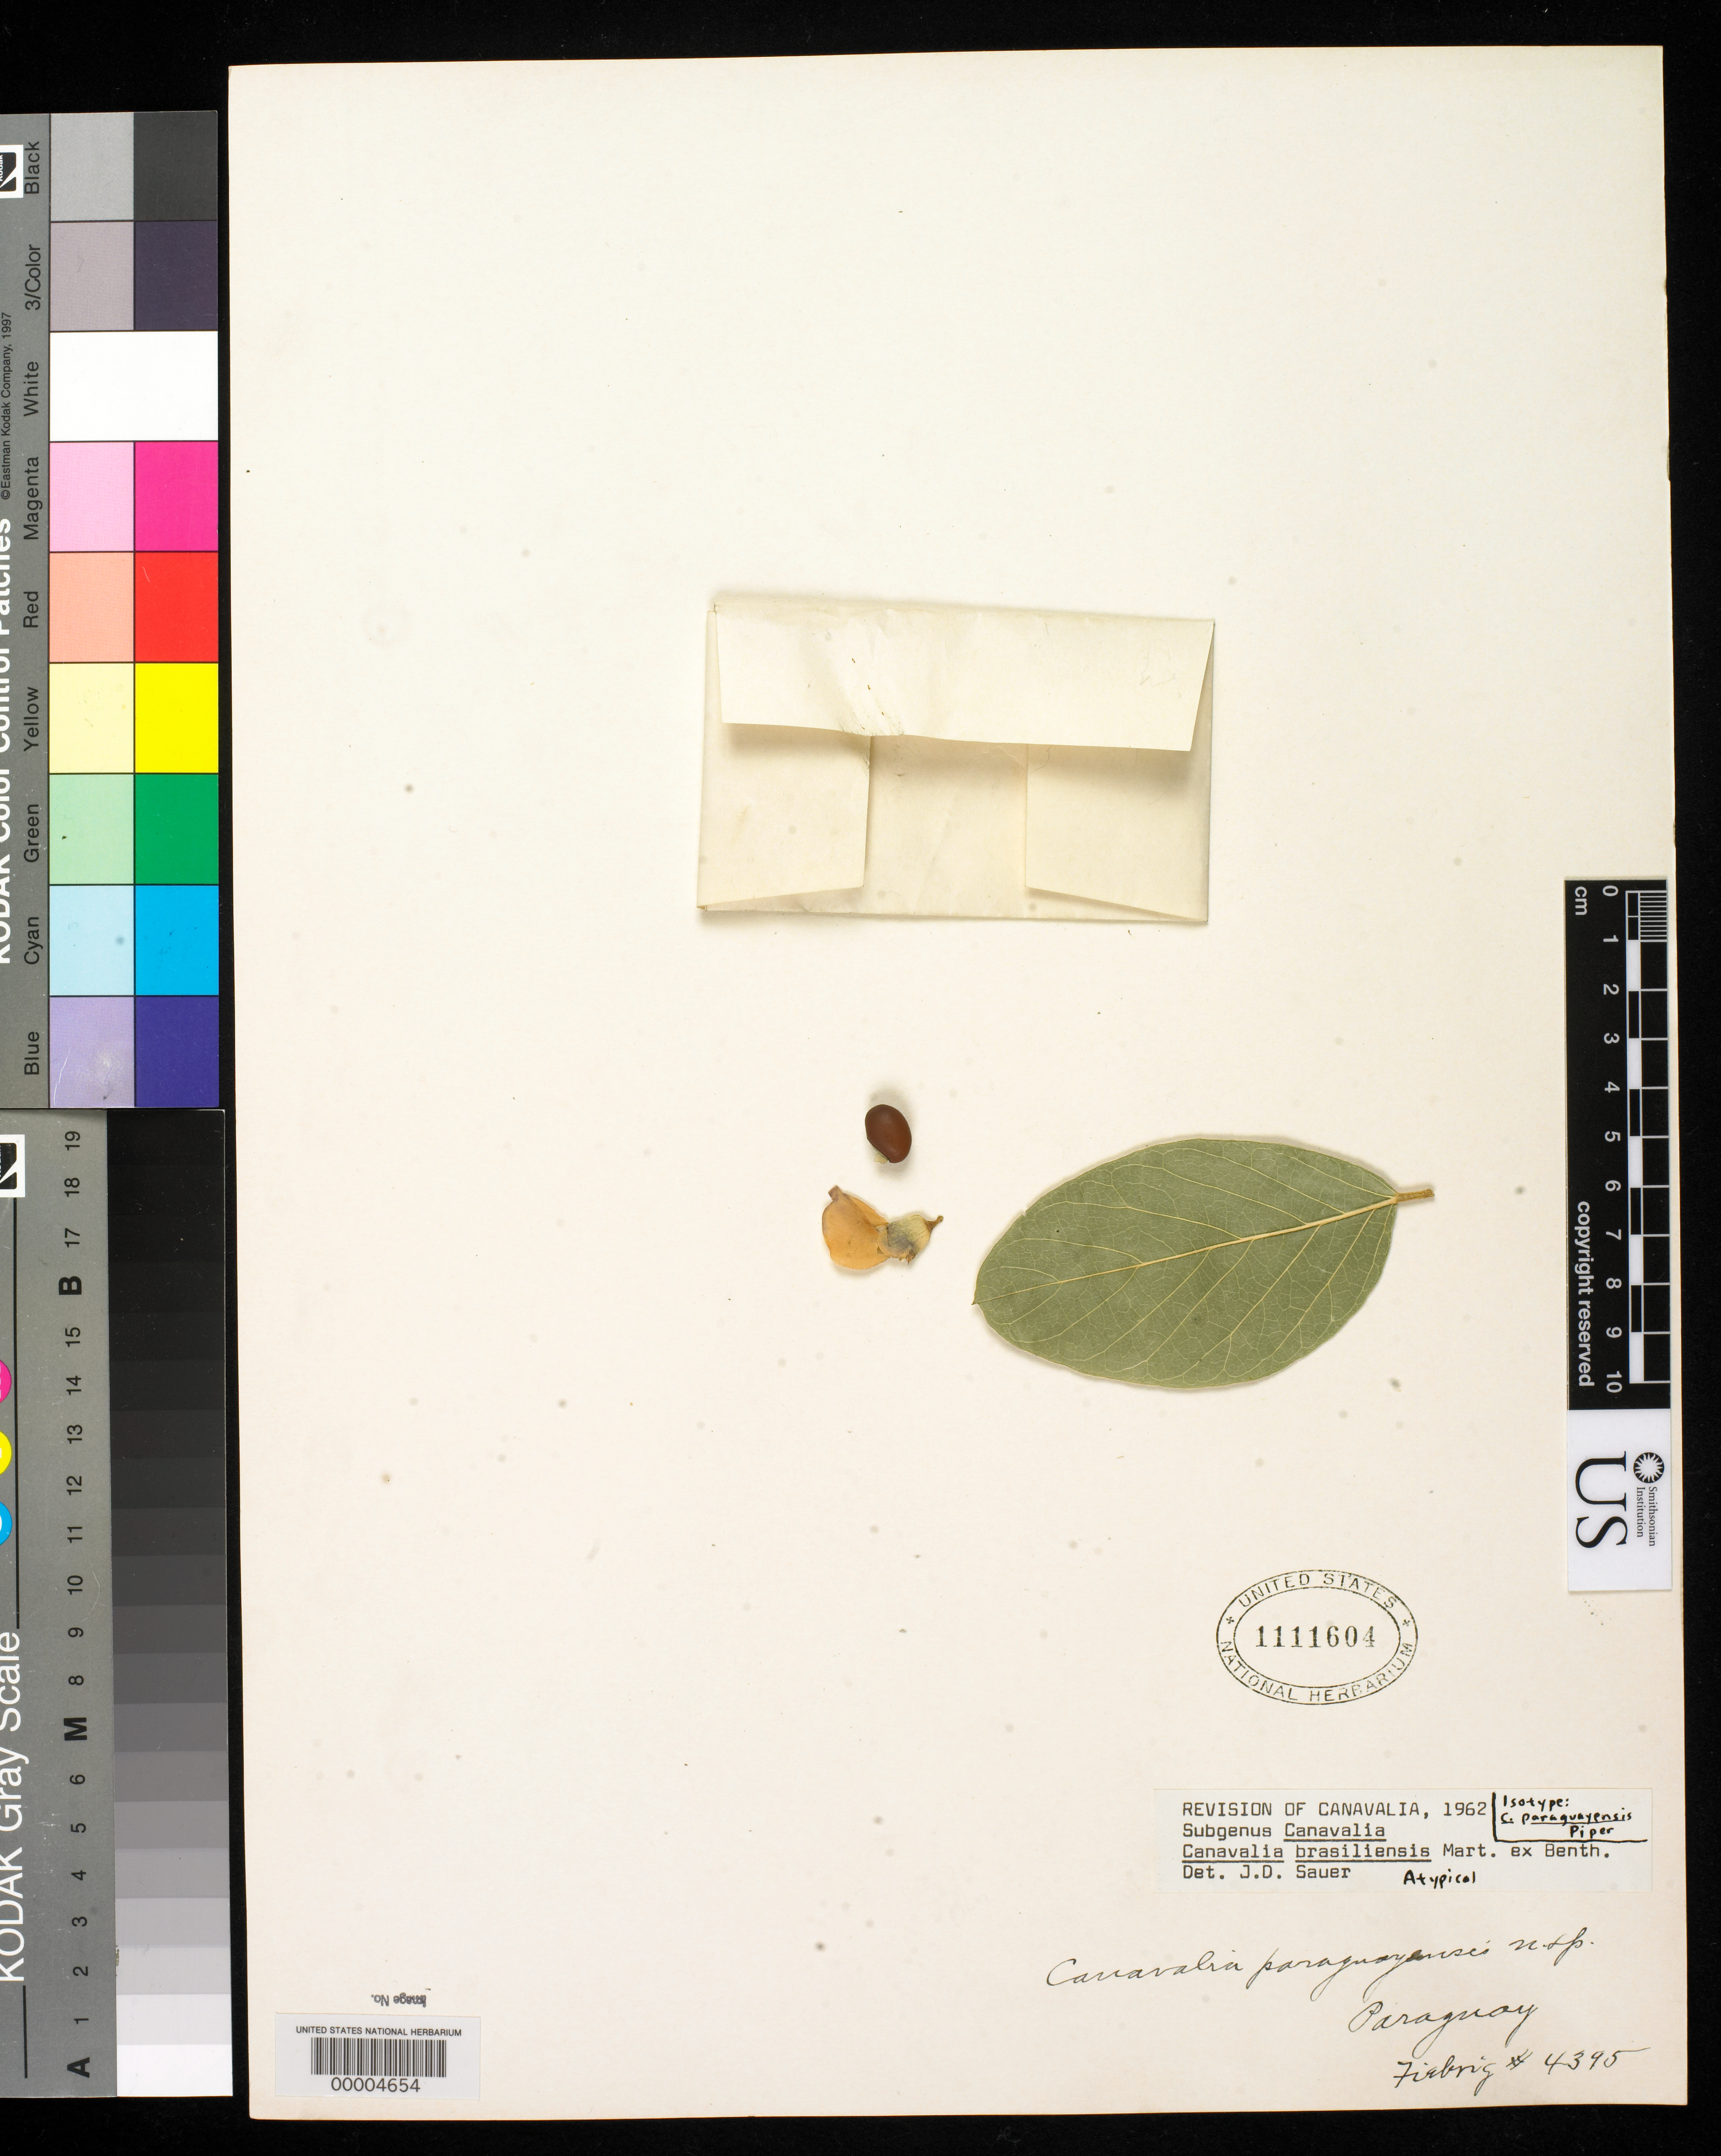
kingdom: Plantae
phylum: Tracheophyta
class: Magnoliopsida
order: Fabales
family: Fabaceae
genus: Canavalia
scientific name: Canavalia paraguayensis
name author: Piper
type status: Isotype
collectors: K. Fiebrig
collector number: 4395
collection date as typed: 10 Dec 1908 to -- --- 1909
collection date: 1908-12-10/1909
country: Paraguay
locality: Between Rio Apa and Rio Aquidaban, Centurion.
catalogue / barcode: US 1111604